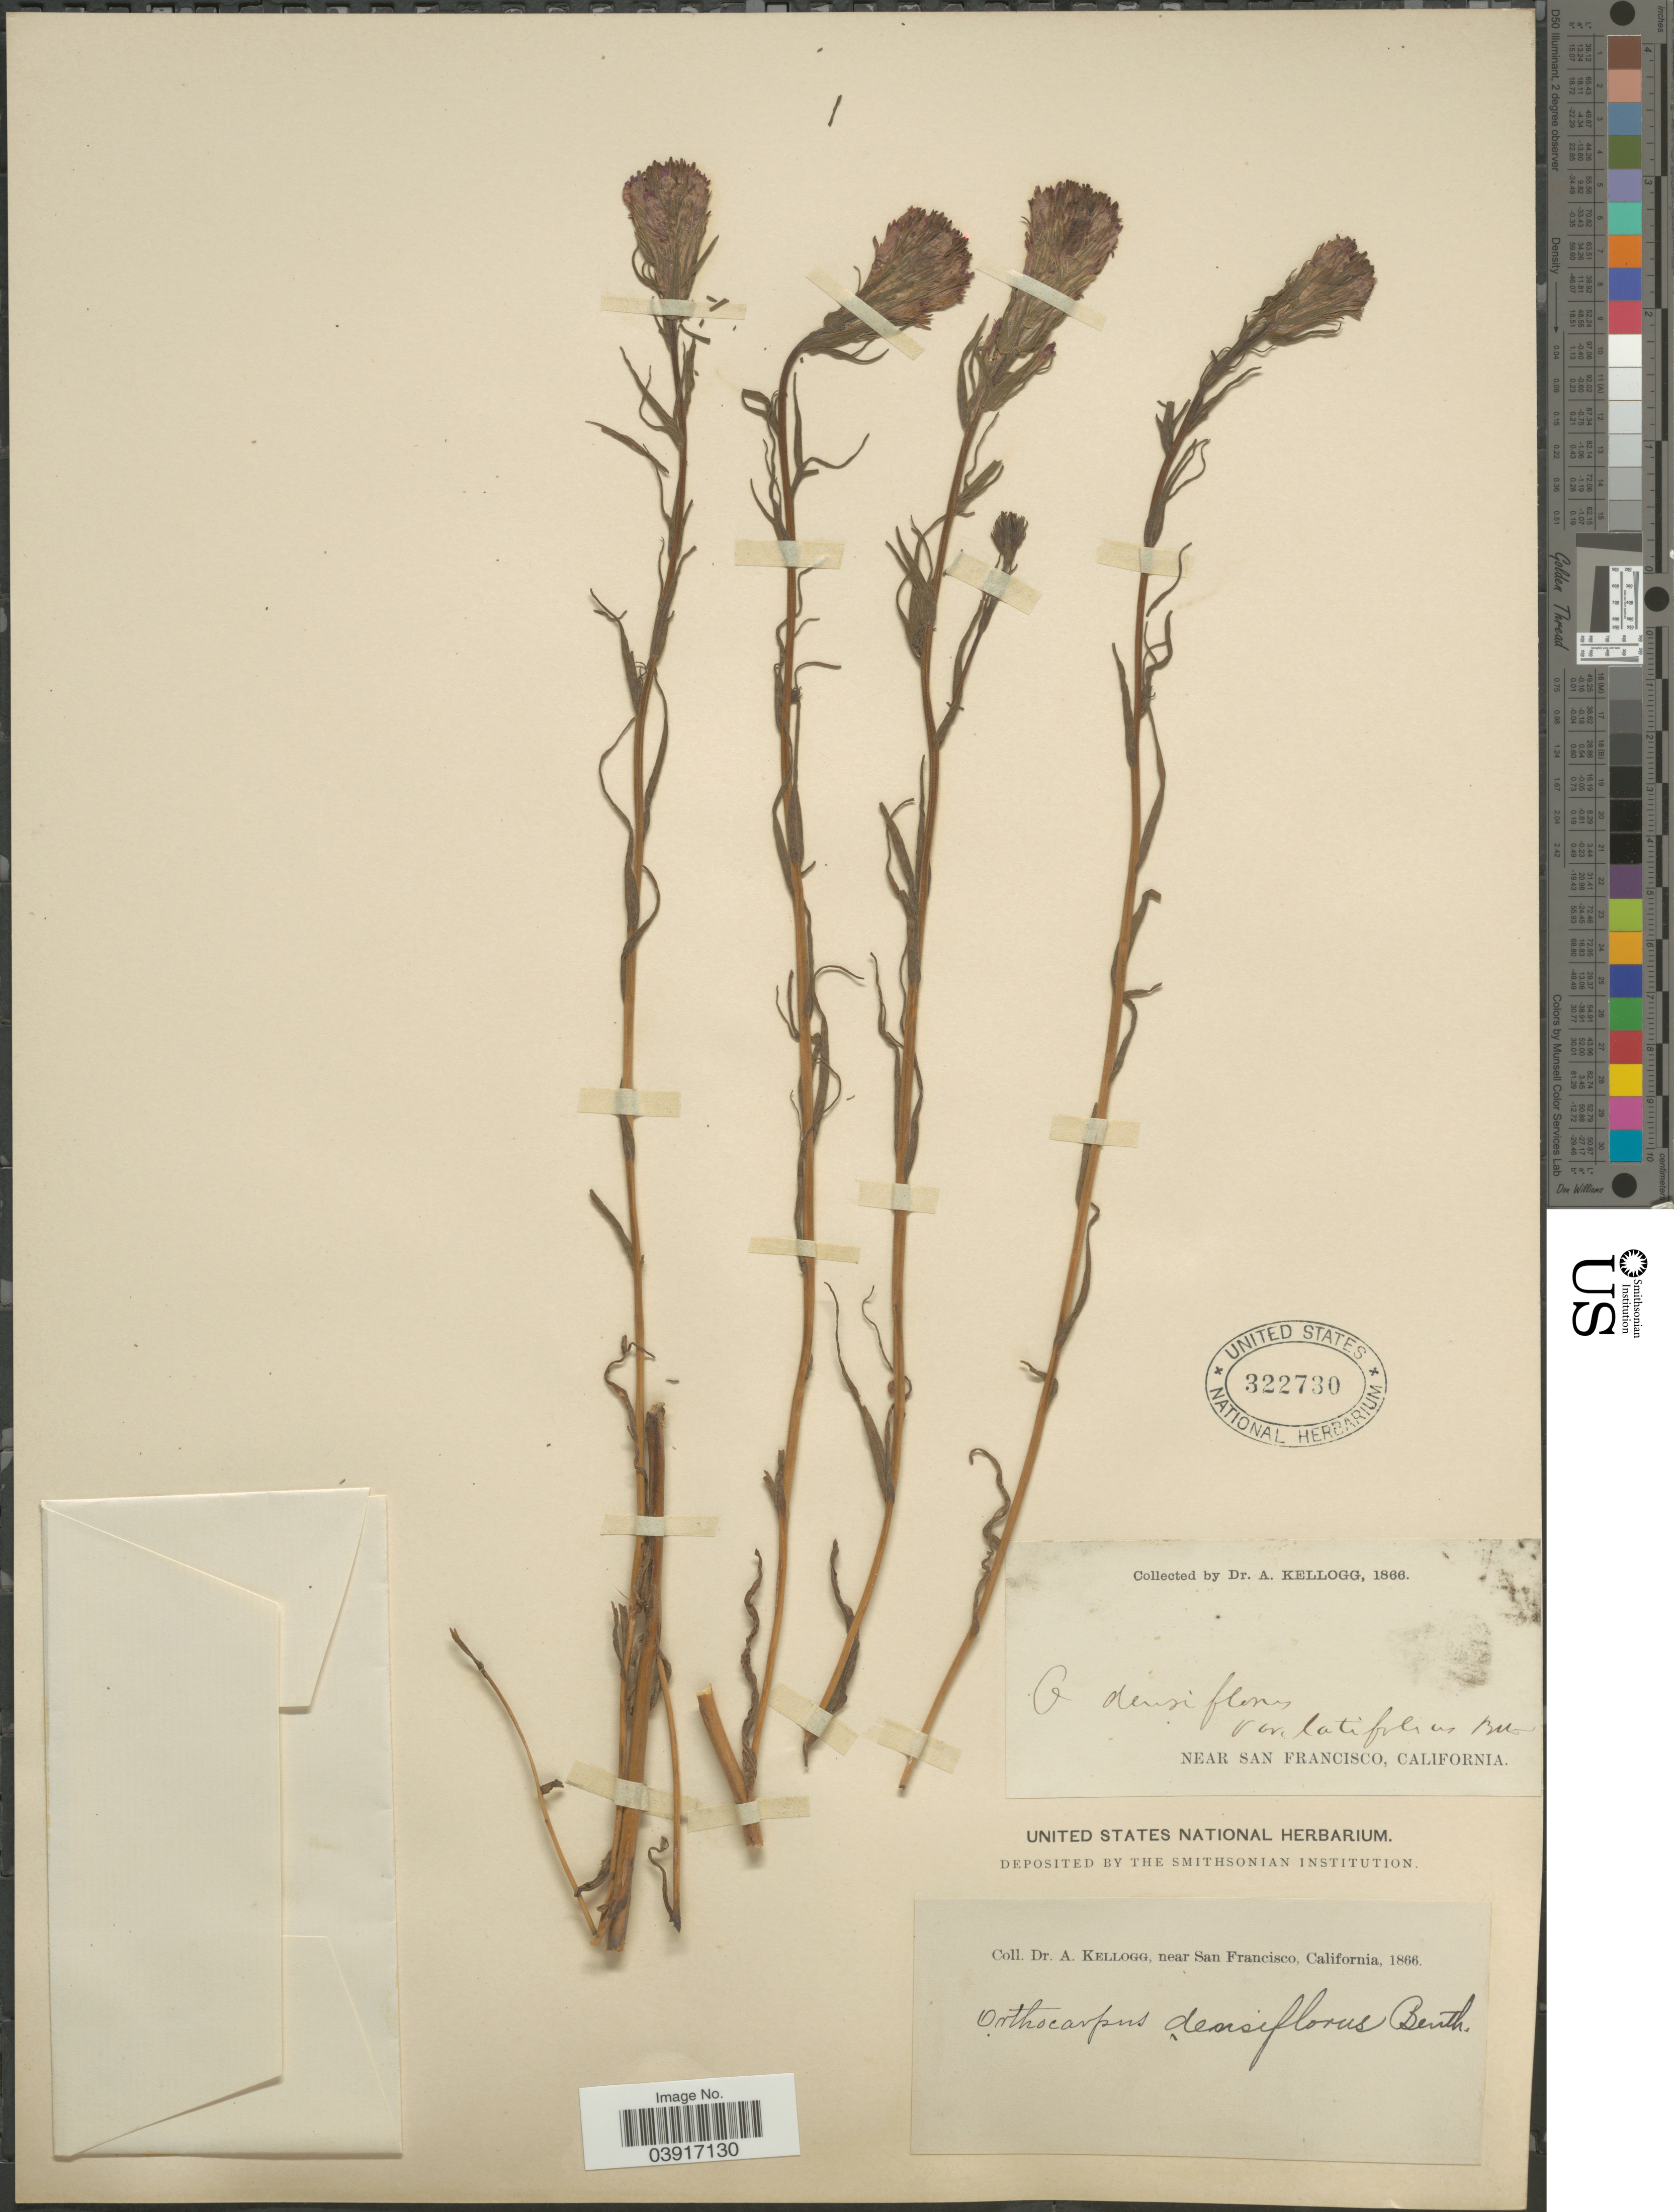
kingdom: Plantae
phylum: Tracheophyta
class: Magnoliopsida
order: Lamiales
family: Orobanchaceae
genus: Orthocarpus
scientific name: Orthocarpus densiflorus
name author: Benth.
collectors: A. Kellogg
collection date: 1866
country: United States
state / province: California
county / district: San Francisco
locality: Near San Francisco.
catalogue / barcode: US 322730